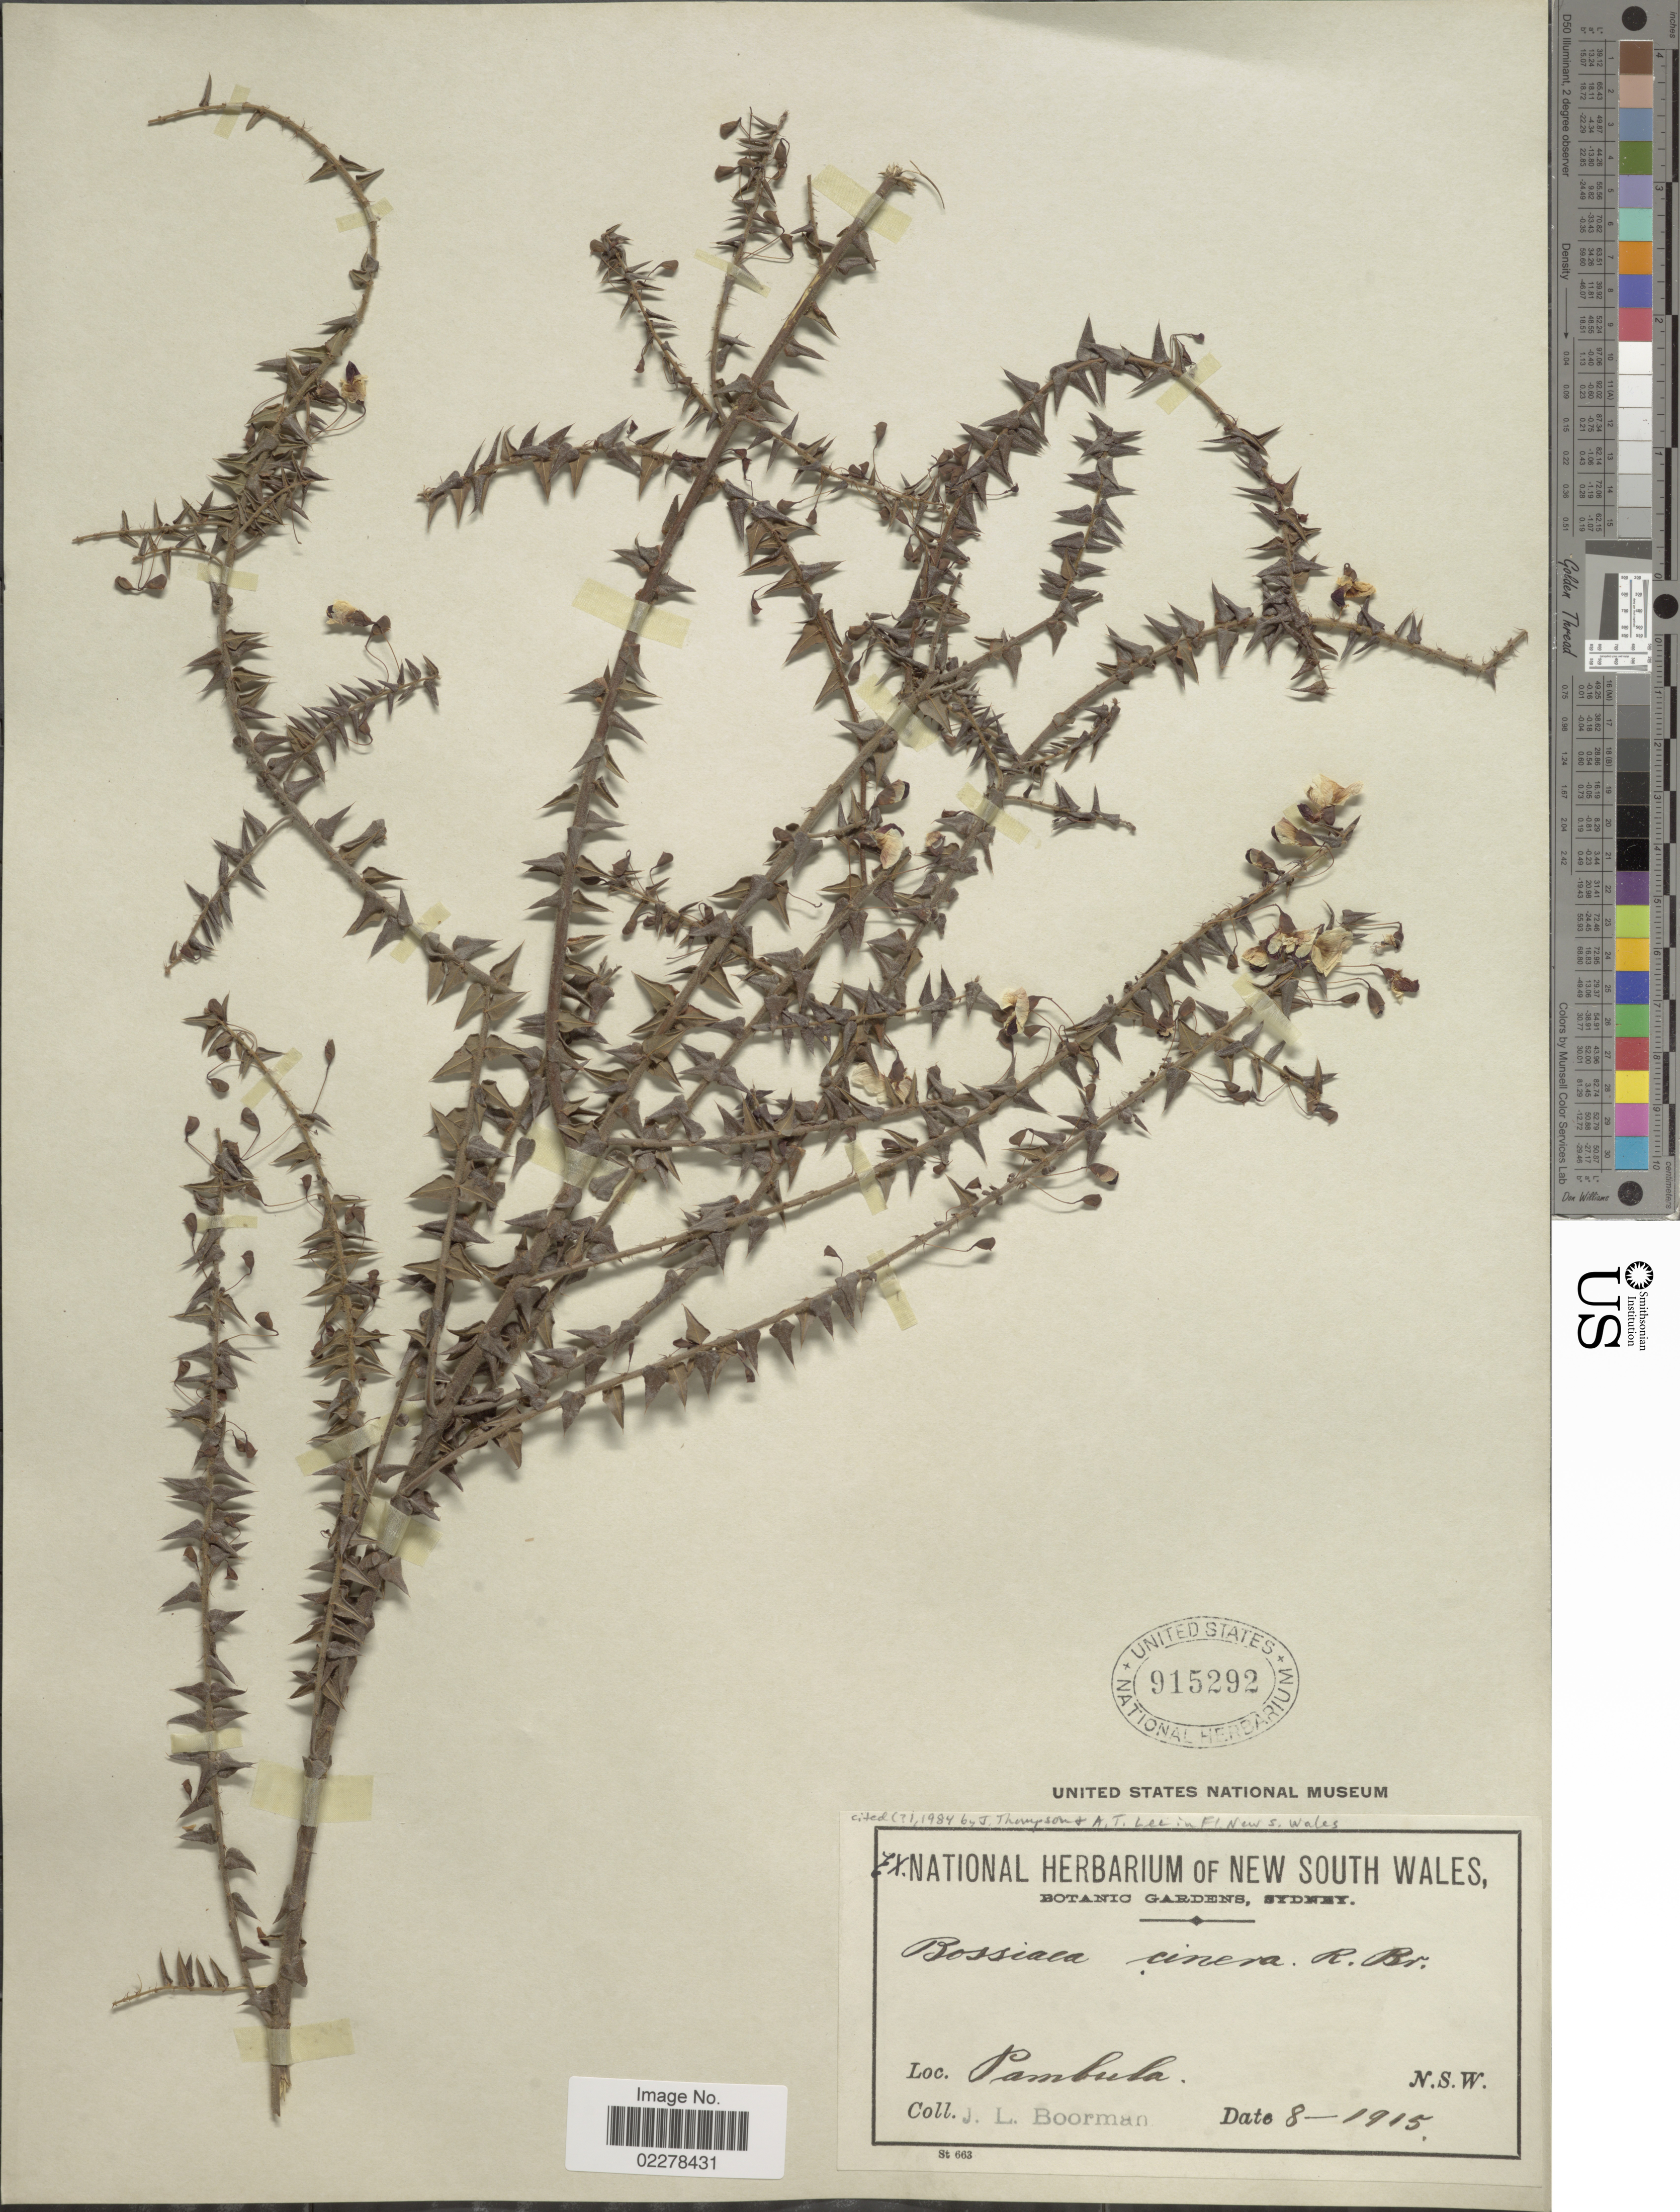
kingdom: Plantae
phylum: Tracheophyta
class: Magnoliopsida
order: Fabales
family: Fabaceae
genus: Bossiaea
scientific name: Bossiaea cinerea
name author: R. Br.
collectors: J. Boorman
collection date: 1915-08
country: Australia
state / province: New South Wales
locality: Pambula N.S.W.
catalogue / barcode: US 915292